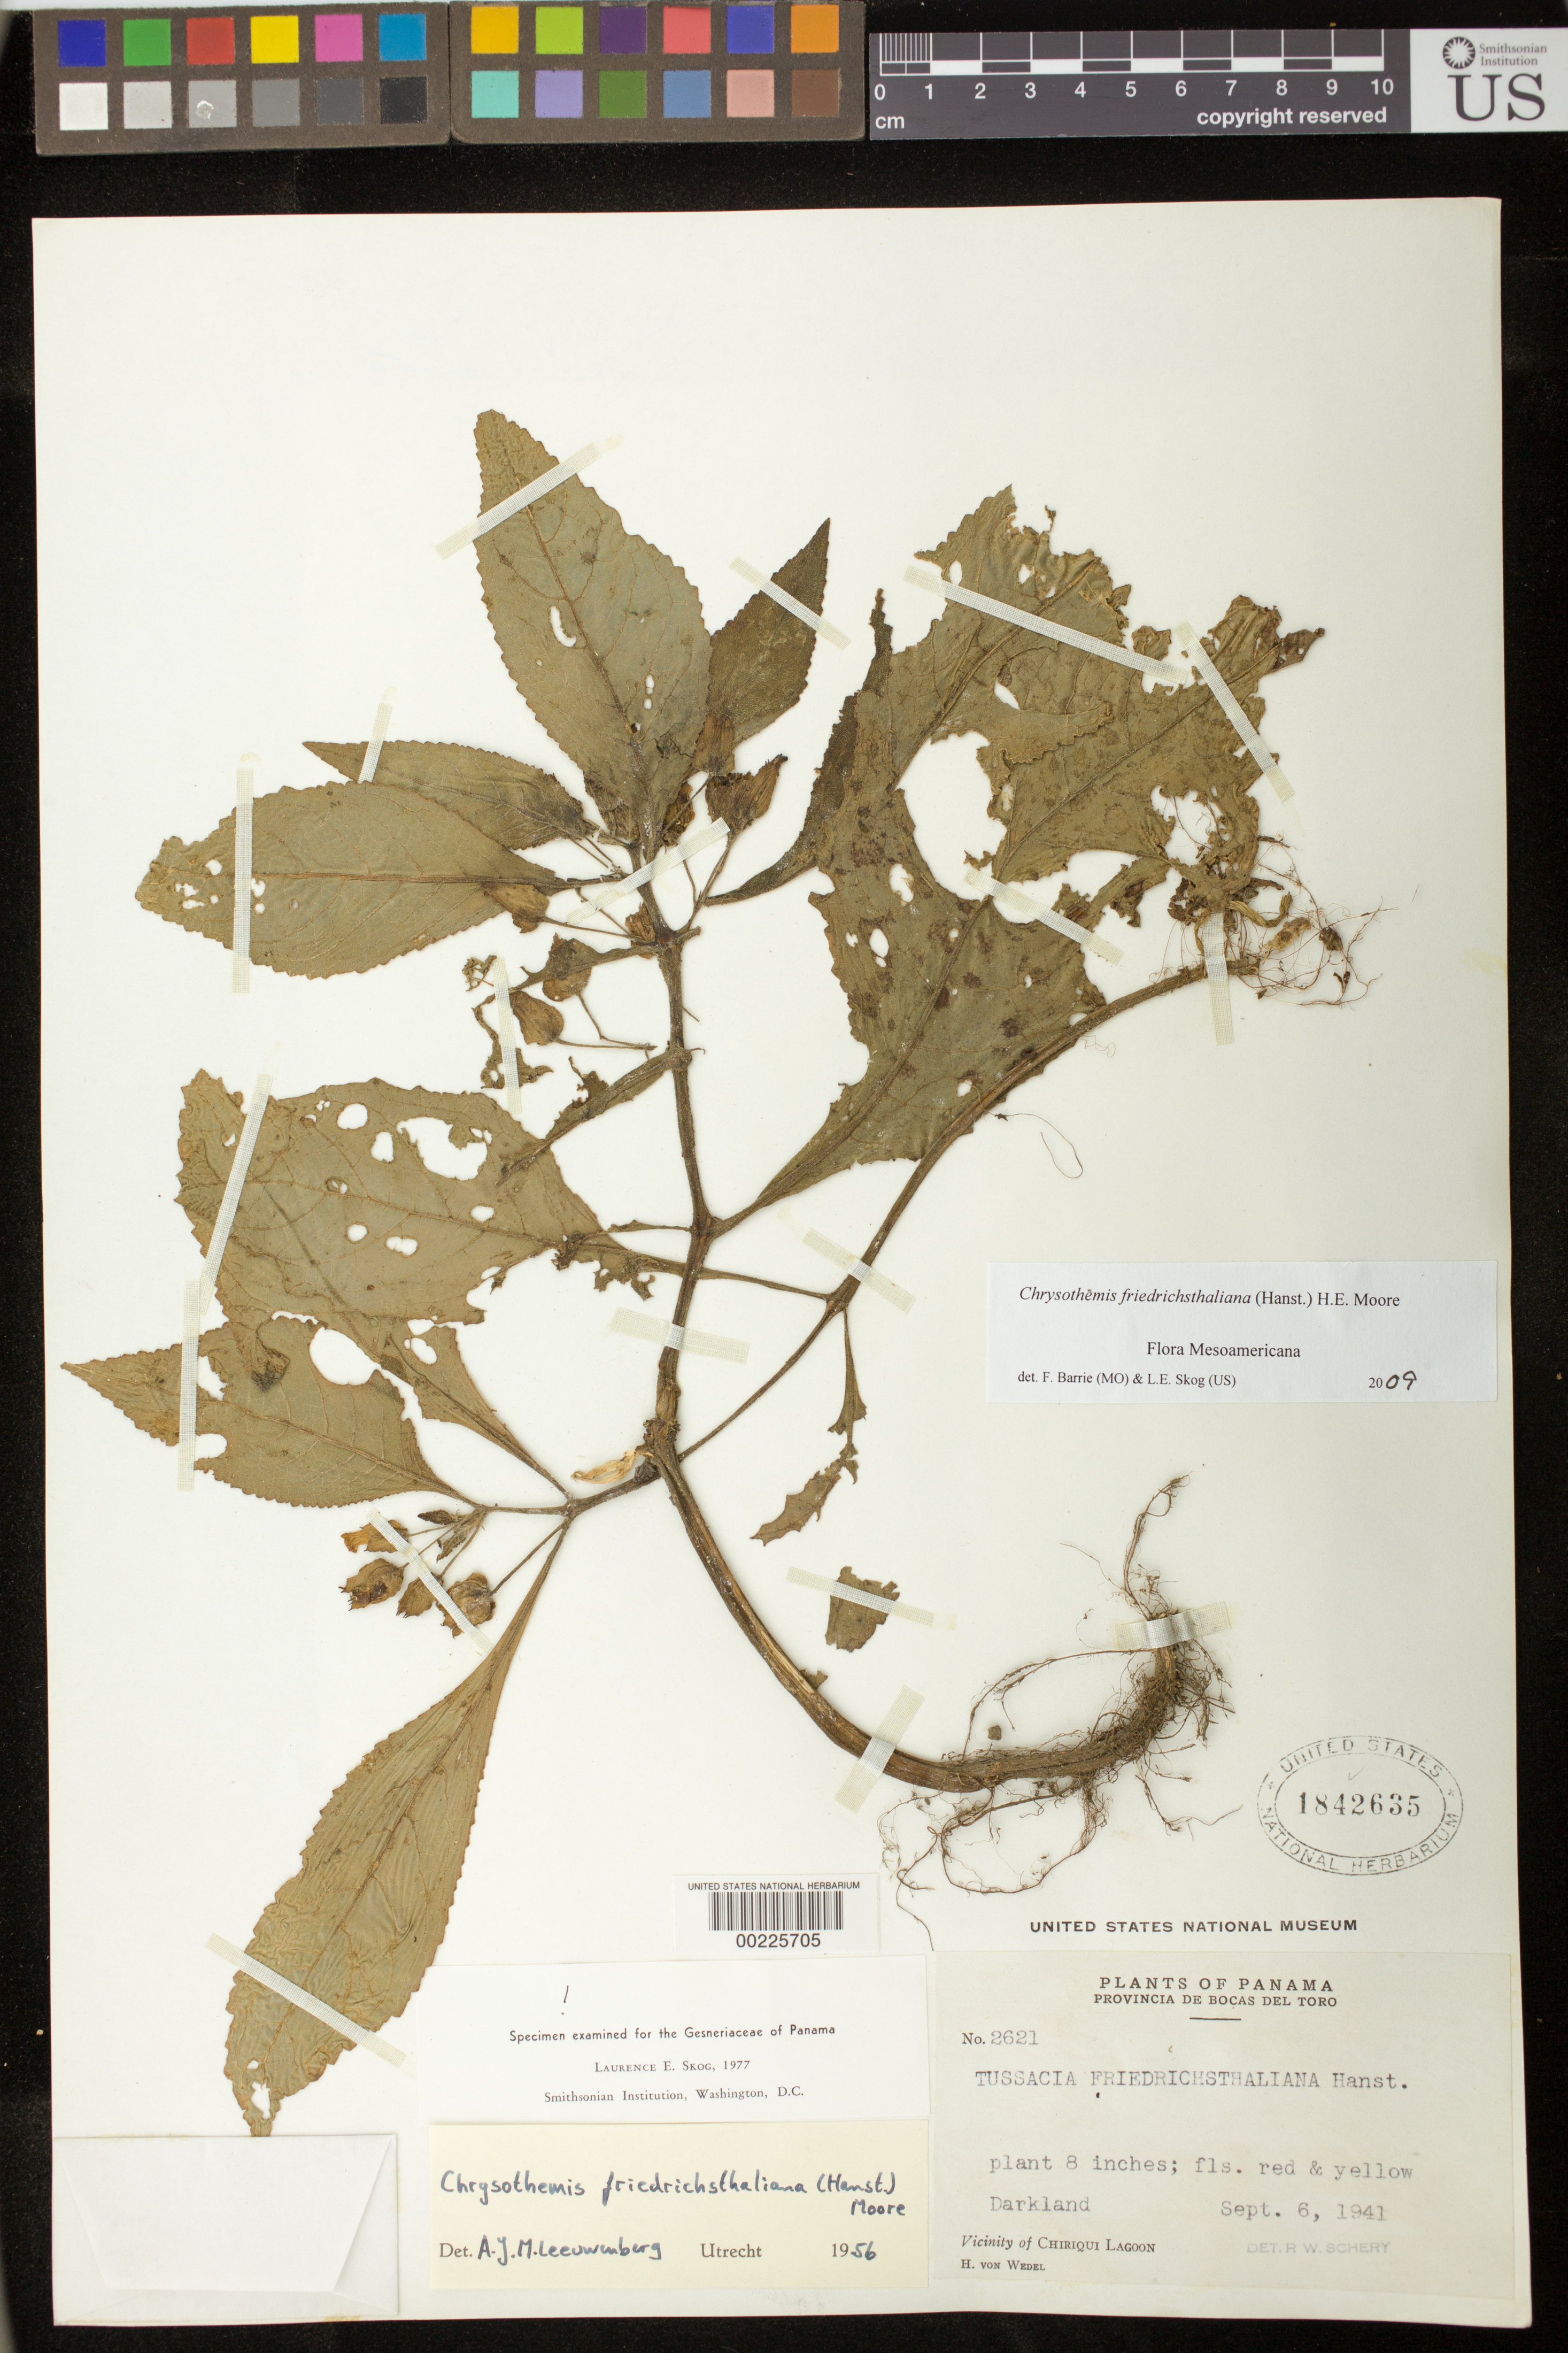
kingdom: Plantae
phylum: Tracheophyta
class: Magnoliopsida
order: Lamiales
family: Gesneriaceae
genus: Chrysothemis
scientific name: Chrysothemis friedrichsthaliana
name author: (Hanst.) H.E. Moore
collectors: H. von Wedel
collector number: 2621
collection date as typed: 06 Sep 1941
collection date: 1941-09-06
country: Panama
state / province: Bocas del Toro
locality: Darkland, vicinity of Chiriqui Lagoon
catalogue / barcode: US 1842635